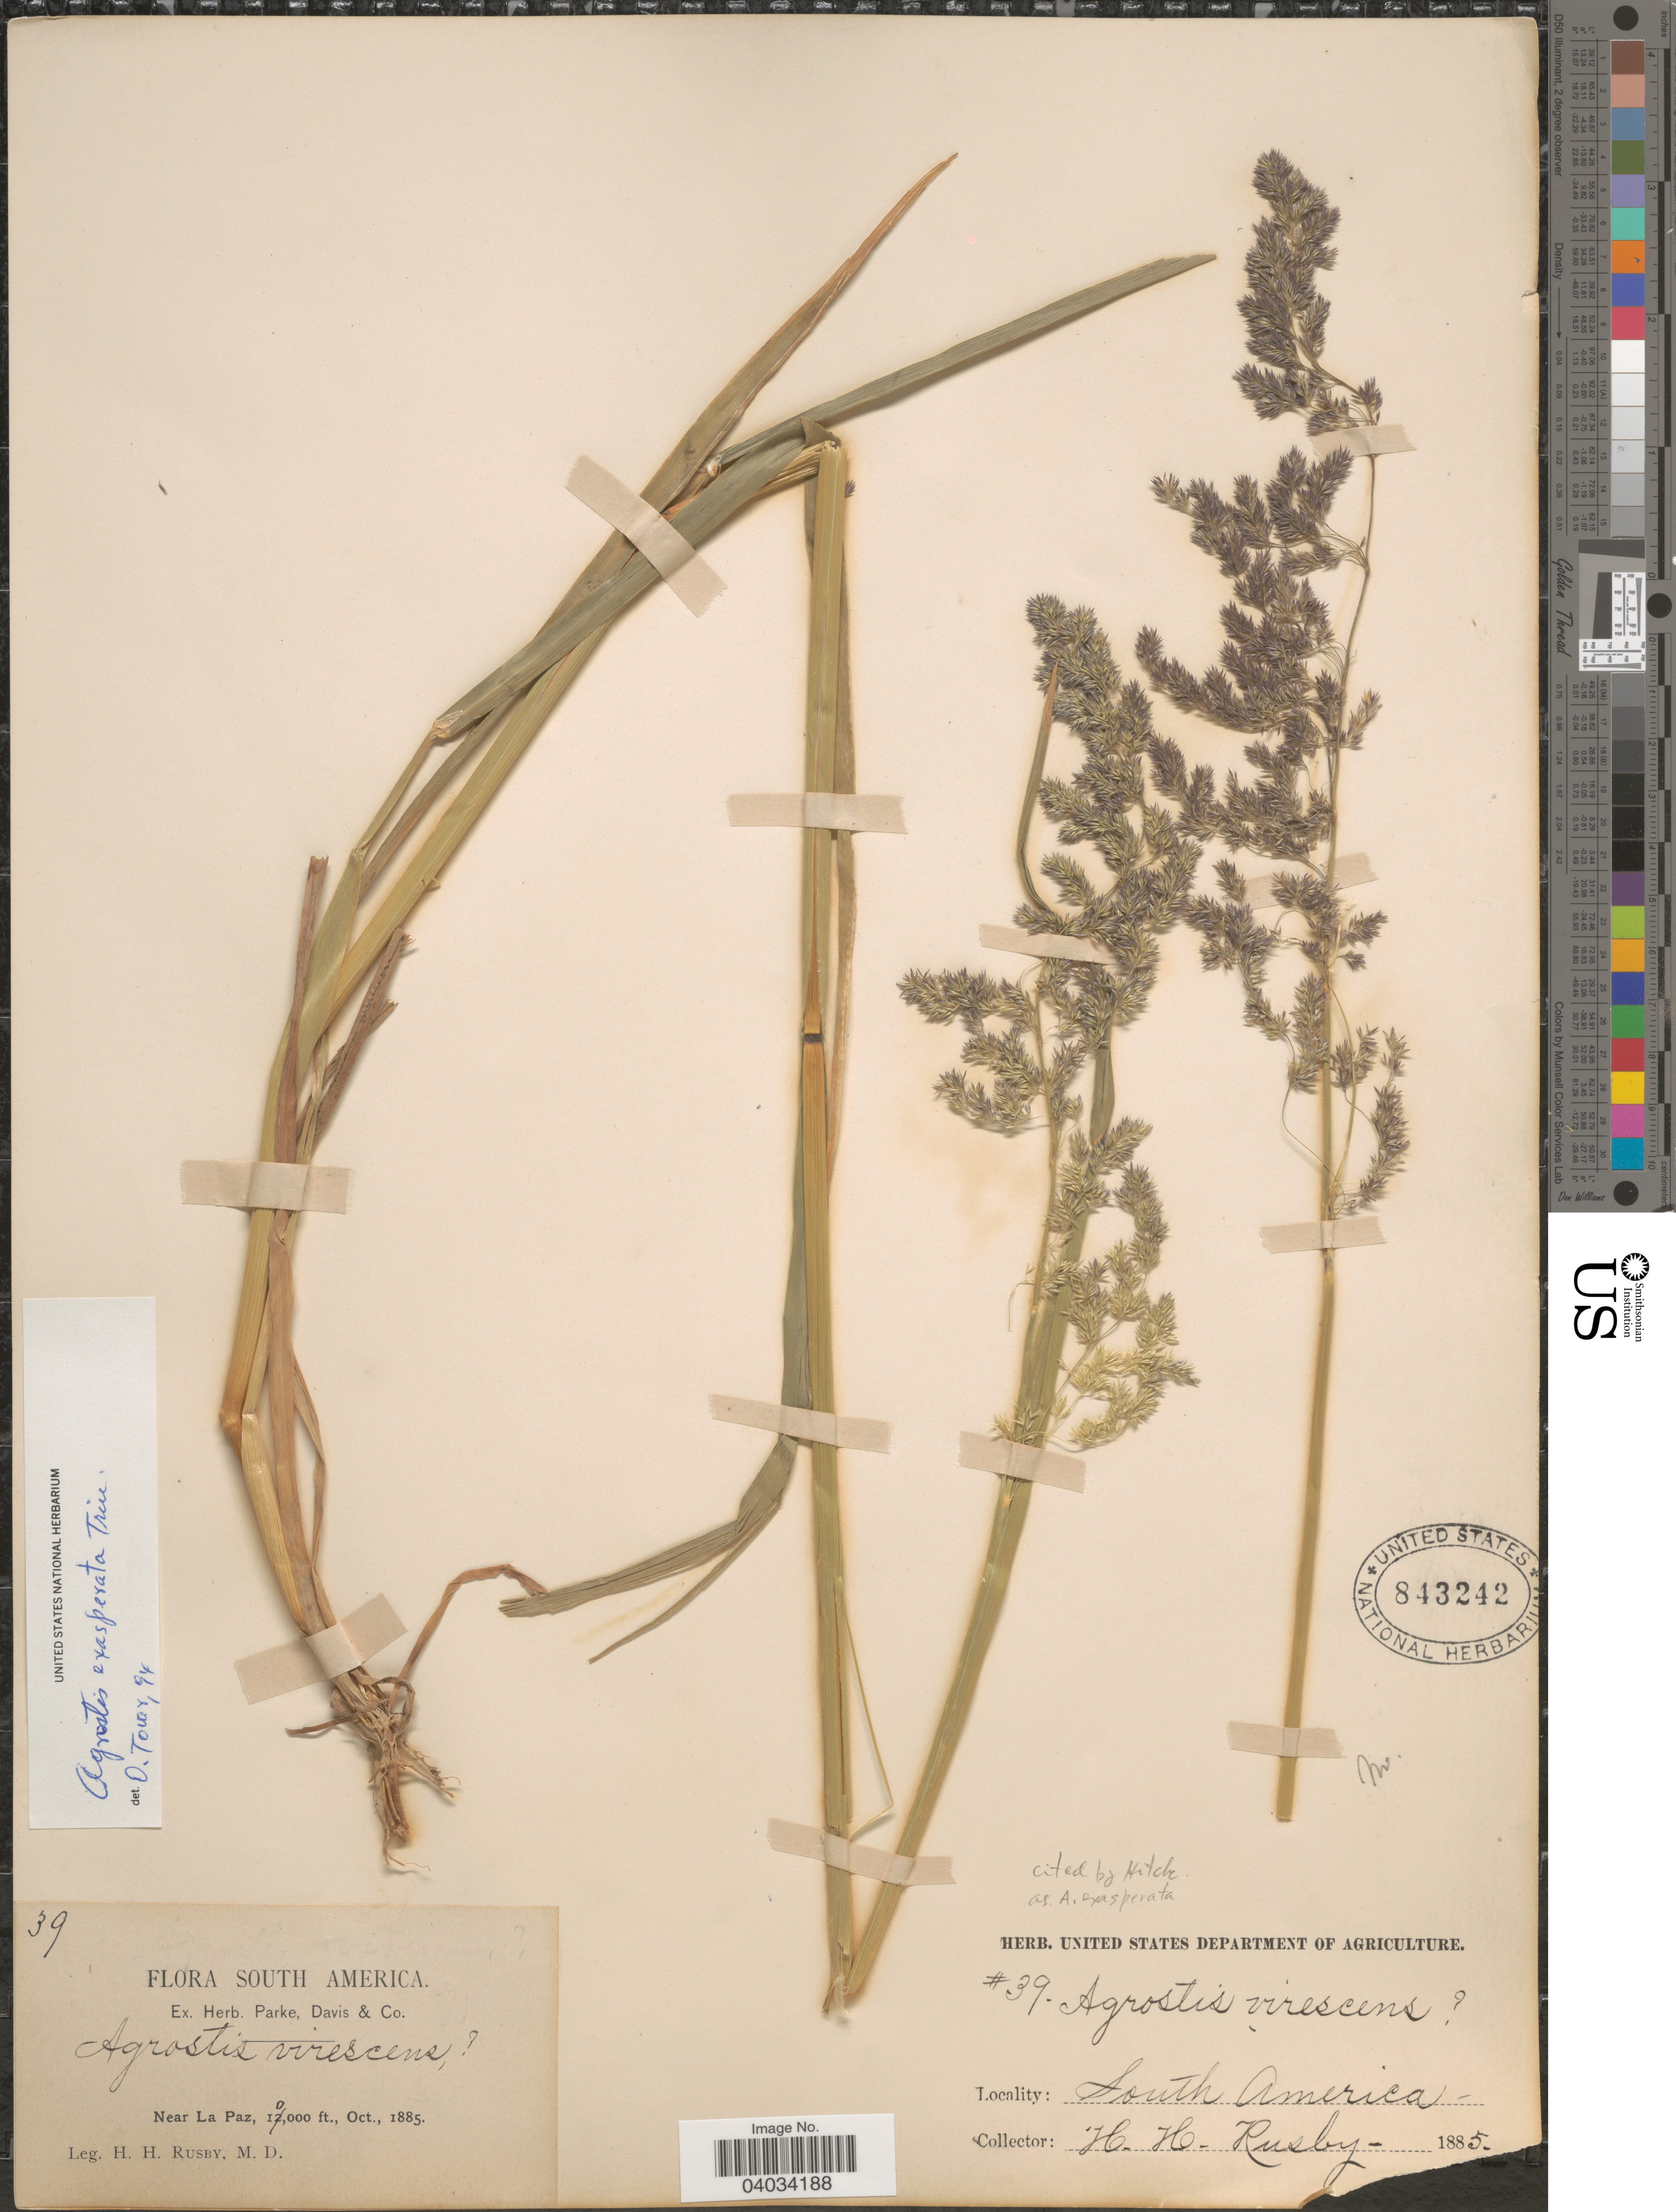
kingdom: Plantae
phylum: Tracheophyta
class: Liliopsida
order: Poales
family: Poaceae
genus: Polypogon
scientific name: Polypogon exasperatus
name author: (Trin.) Renvoize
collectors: H. H. Rusby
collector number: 39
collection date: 1885-10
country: Bolivia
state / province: La Paz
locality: Near La Paz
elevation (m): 3048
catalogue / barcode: US 843242